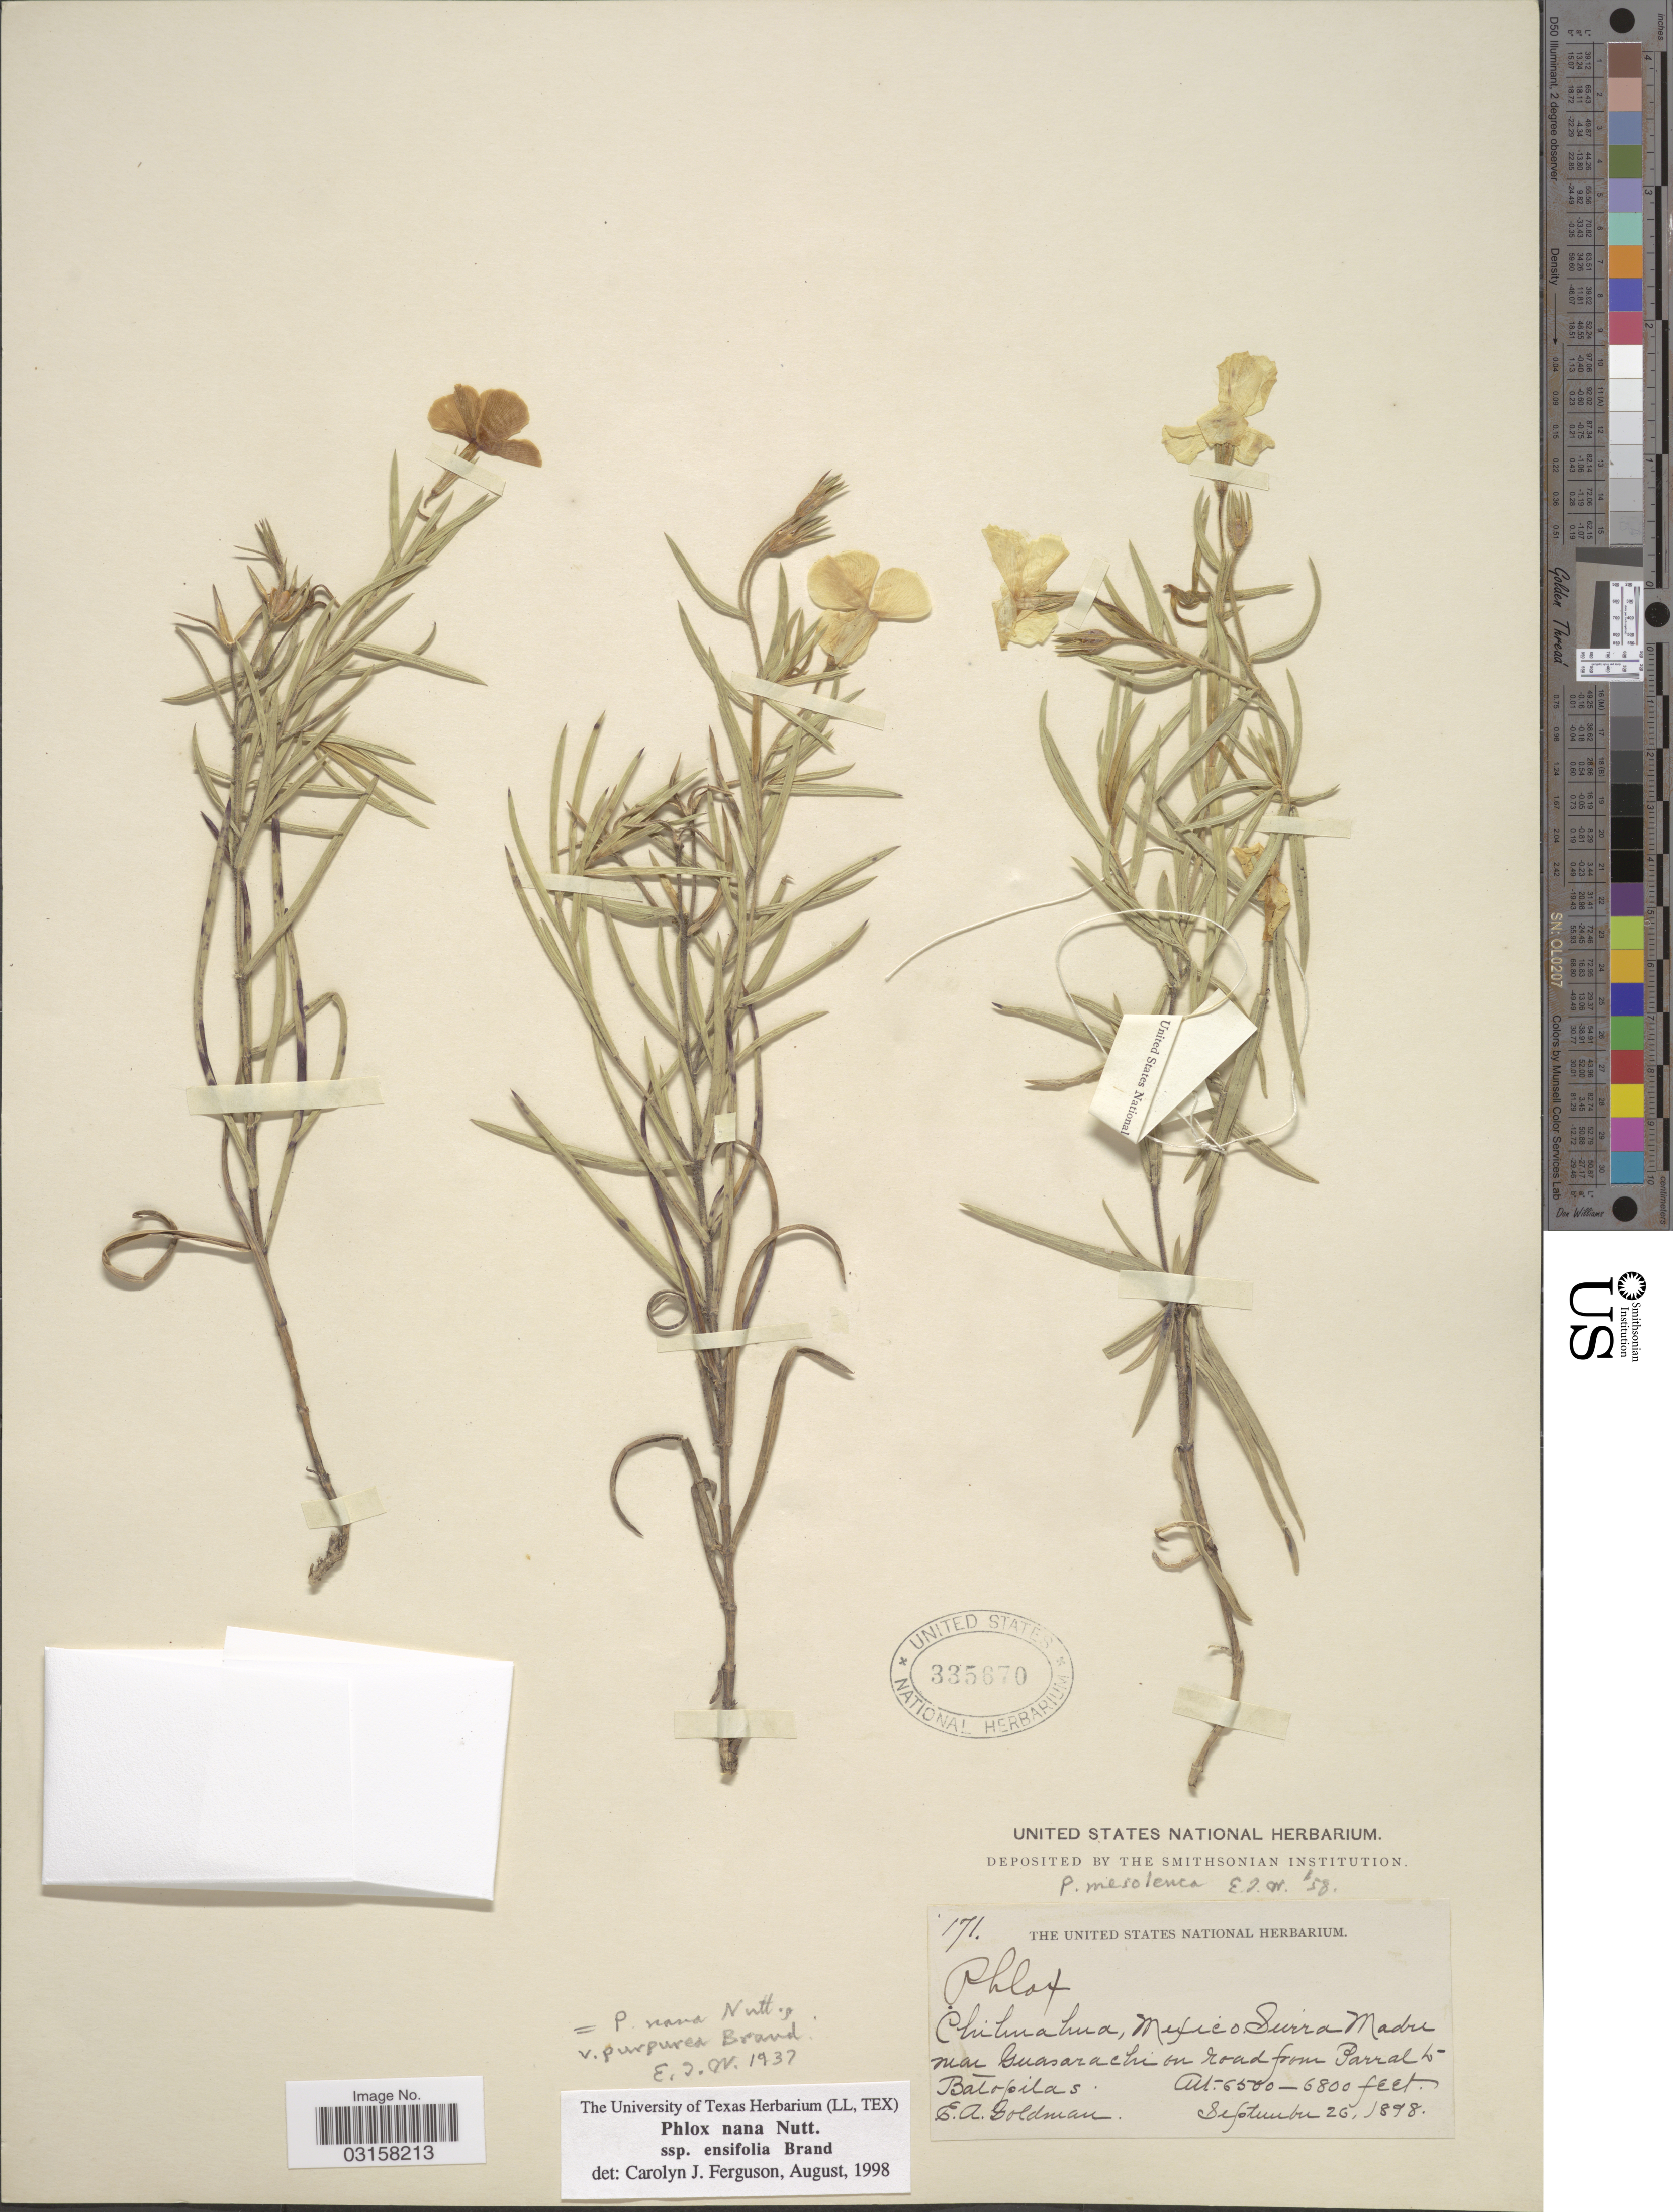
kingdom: Plantae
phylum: Tracheophyta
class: Magnoliopsida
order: Ericales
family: Polemoniaceae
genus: Phlox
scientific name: Phlox mesoleuca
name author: Greene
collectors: E. A. Goldman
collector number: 171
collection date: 1898-09-26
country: Mexico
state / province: Chihuahua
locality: Sierra Madre near Guasarachi on road from Parral to Batopilas.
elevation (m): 1981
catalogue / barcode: US 335670